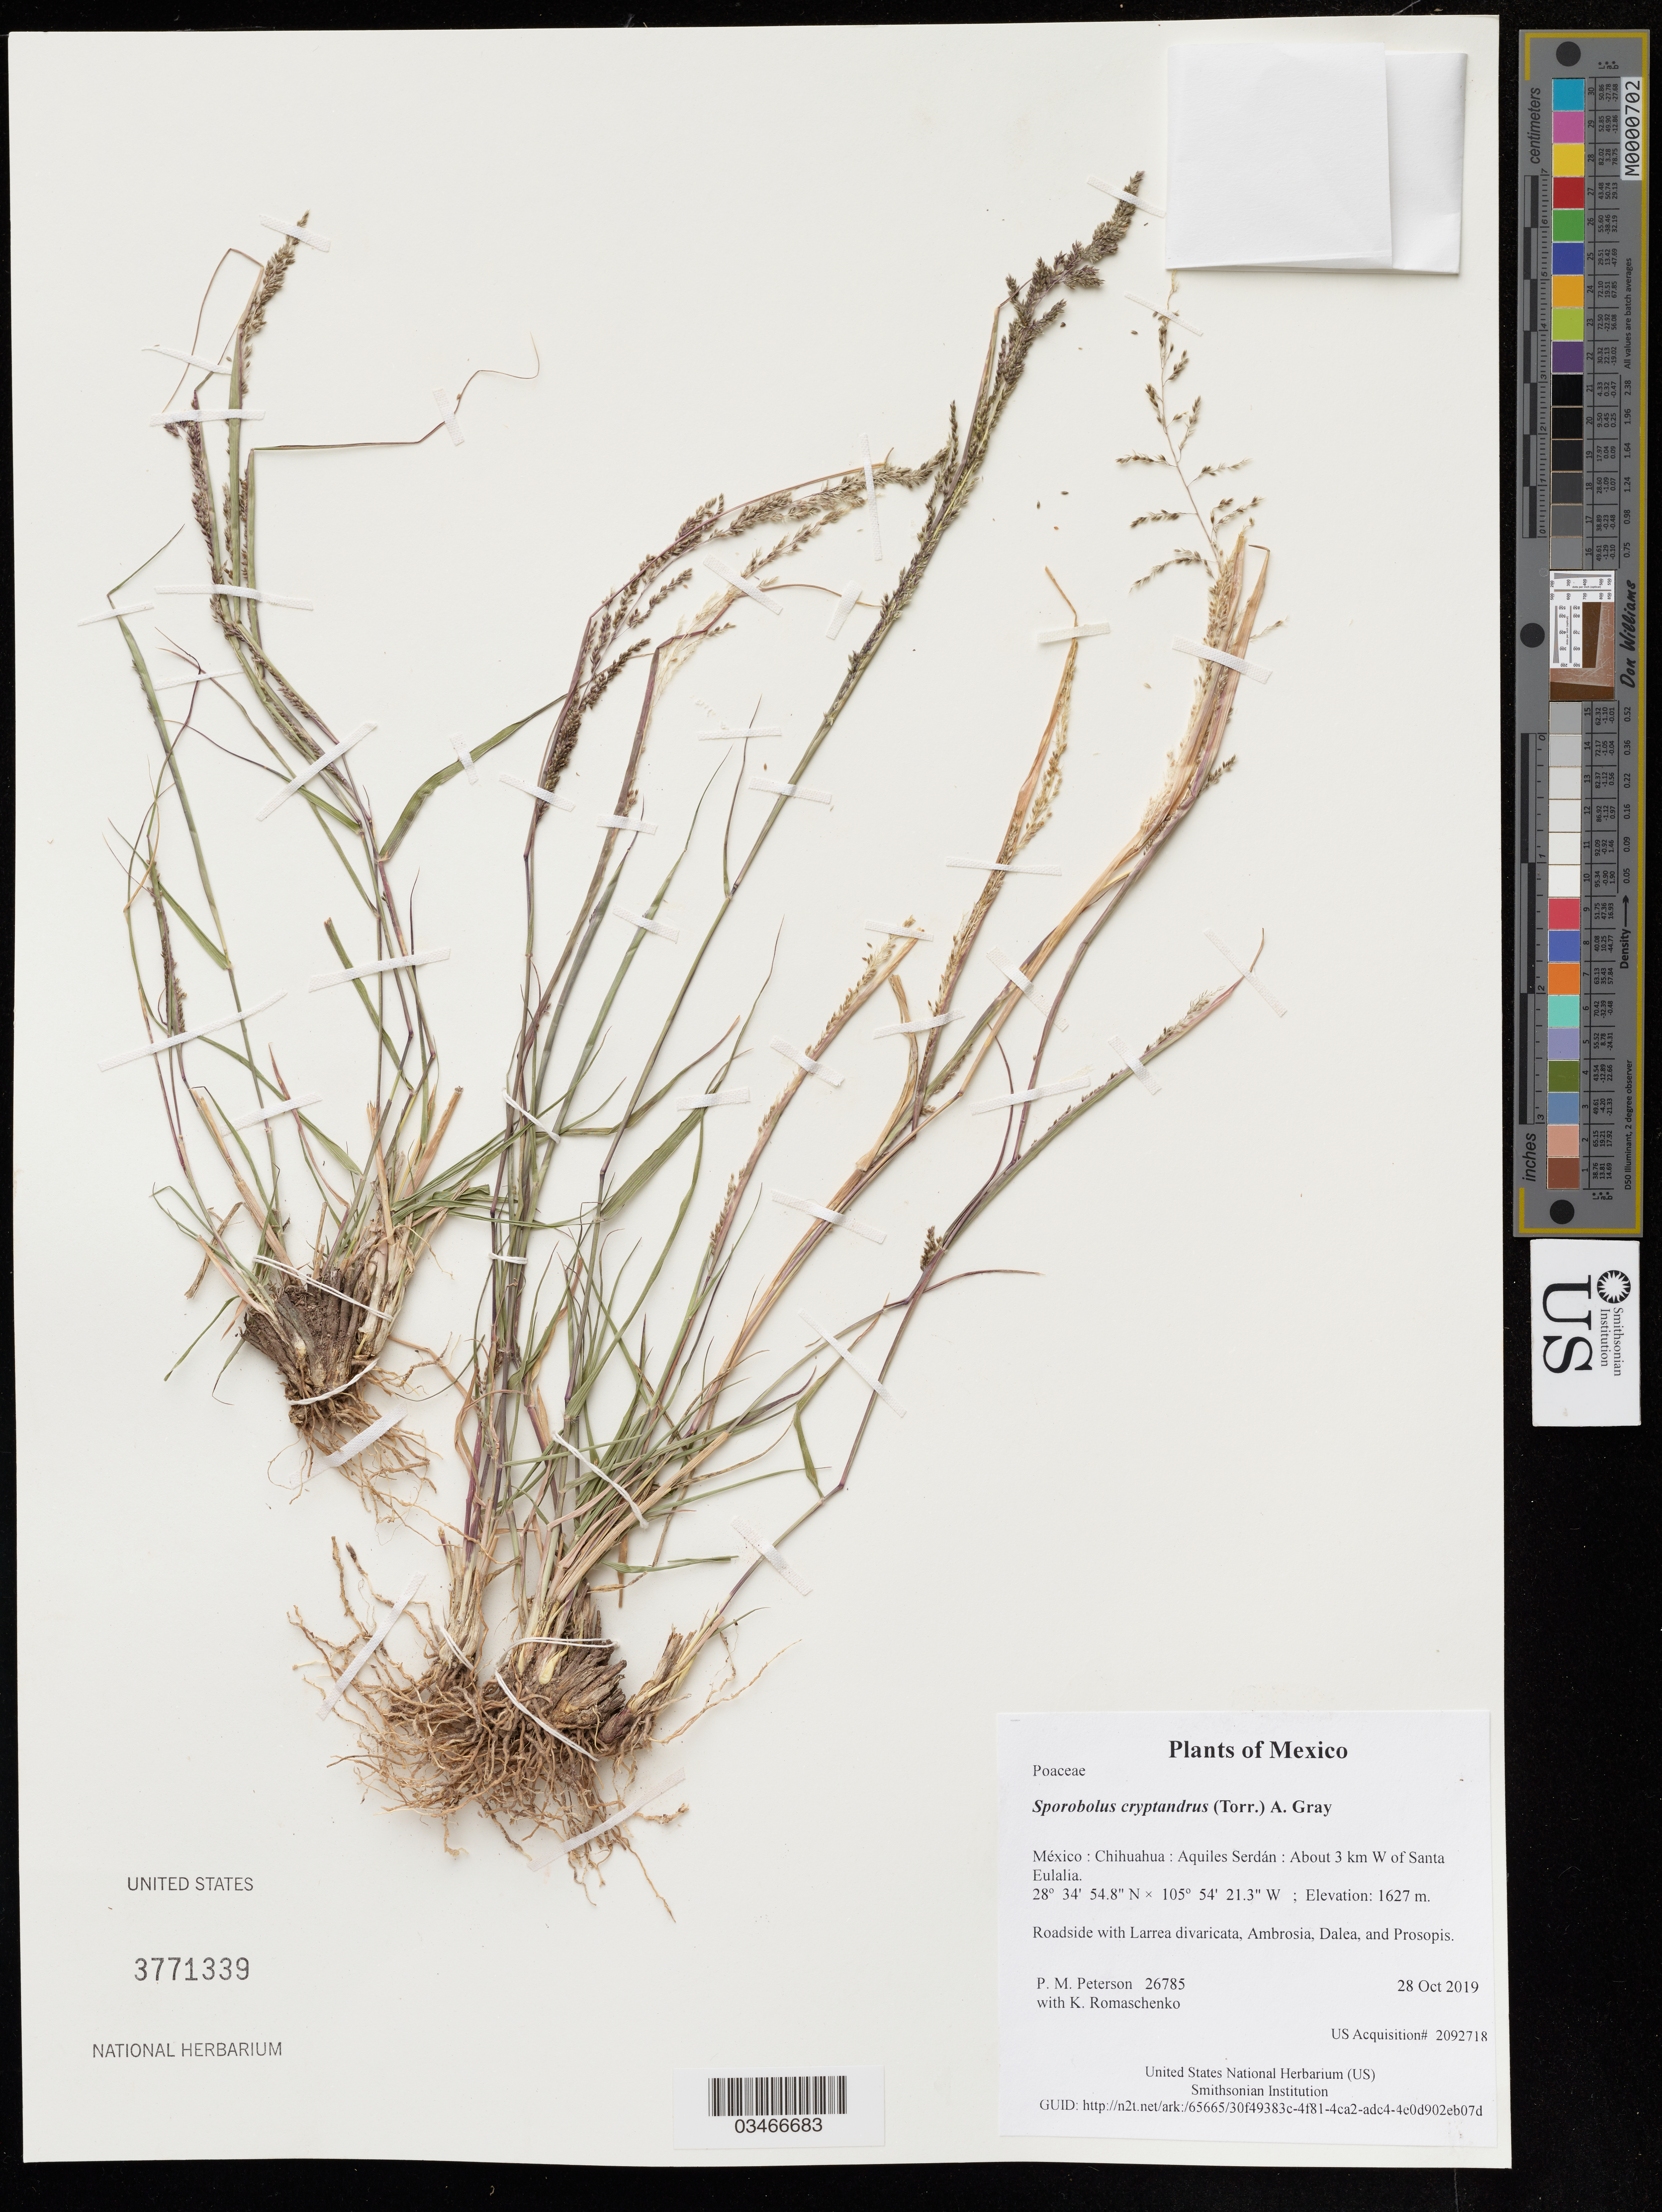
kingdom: Plantae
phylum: Tracheophyta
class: Liliopsida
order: Poales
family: Poaceae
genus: Sporobolus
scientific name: Sporobolus cryptandrus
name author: (Torr.) A. Gray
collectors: P. M. Peterson & K. Romaschenko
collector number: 26785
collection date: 2019-10-28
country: México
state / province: Chihuahua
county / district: Aquiles Serdán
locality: About 3 km W of Santa Eulalia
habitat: Roadside with Larrea divaricata, Ambrosia, Dalea, and Prosopis.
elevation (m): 1627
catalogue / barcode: US 3771339